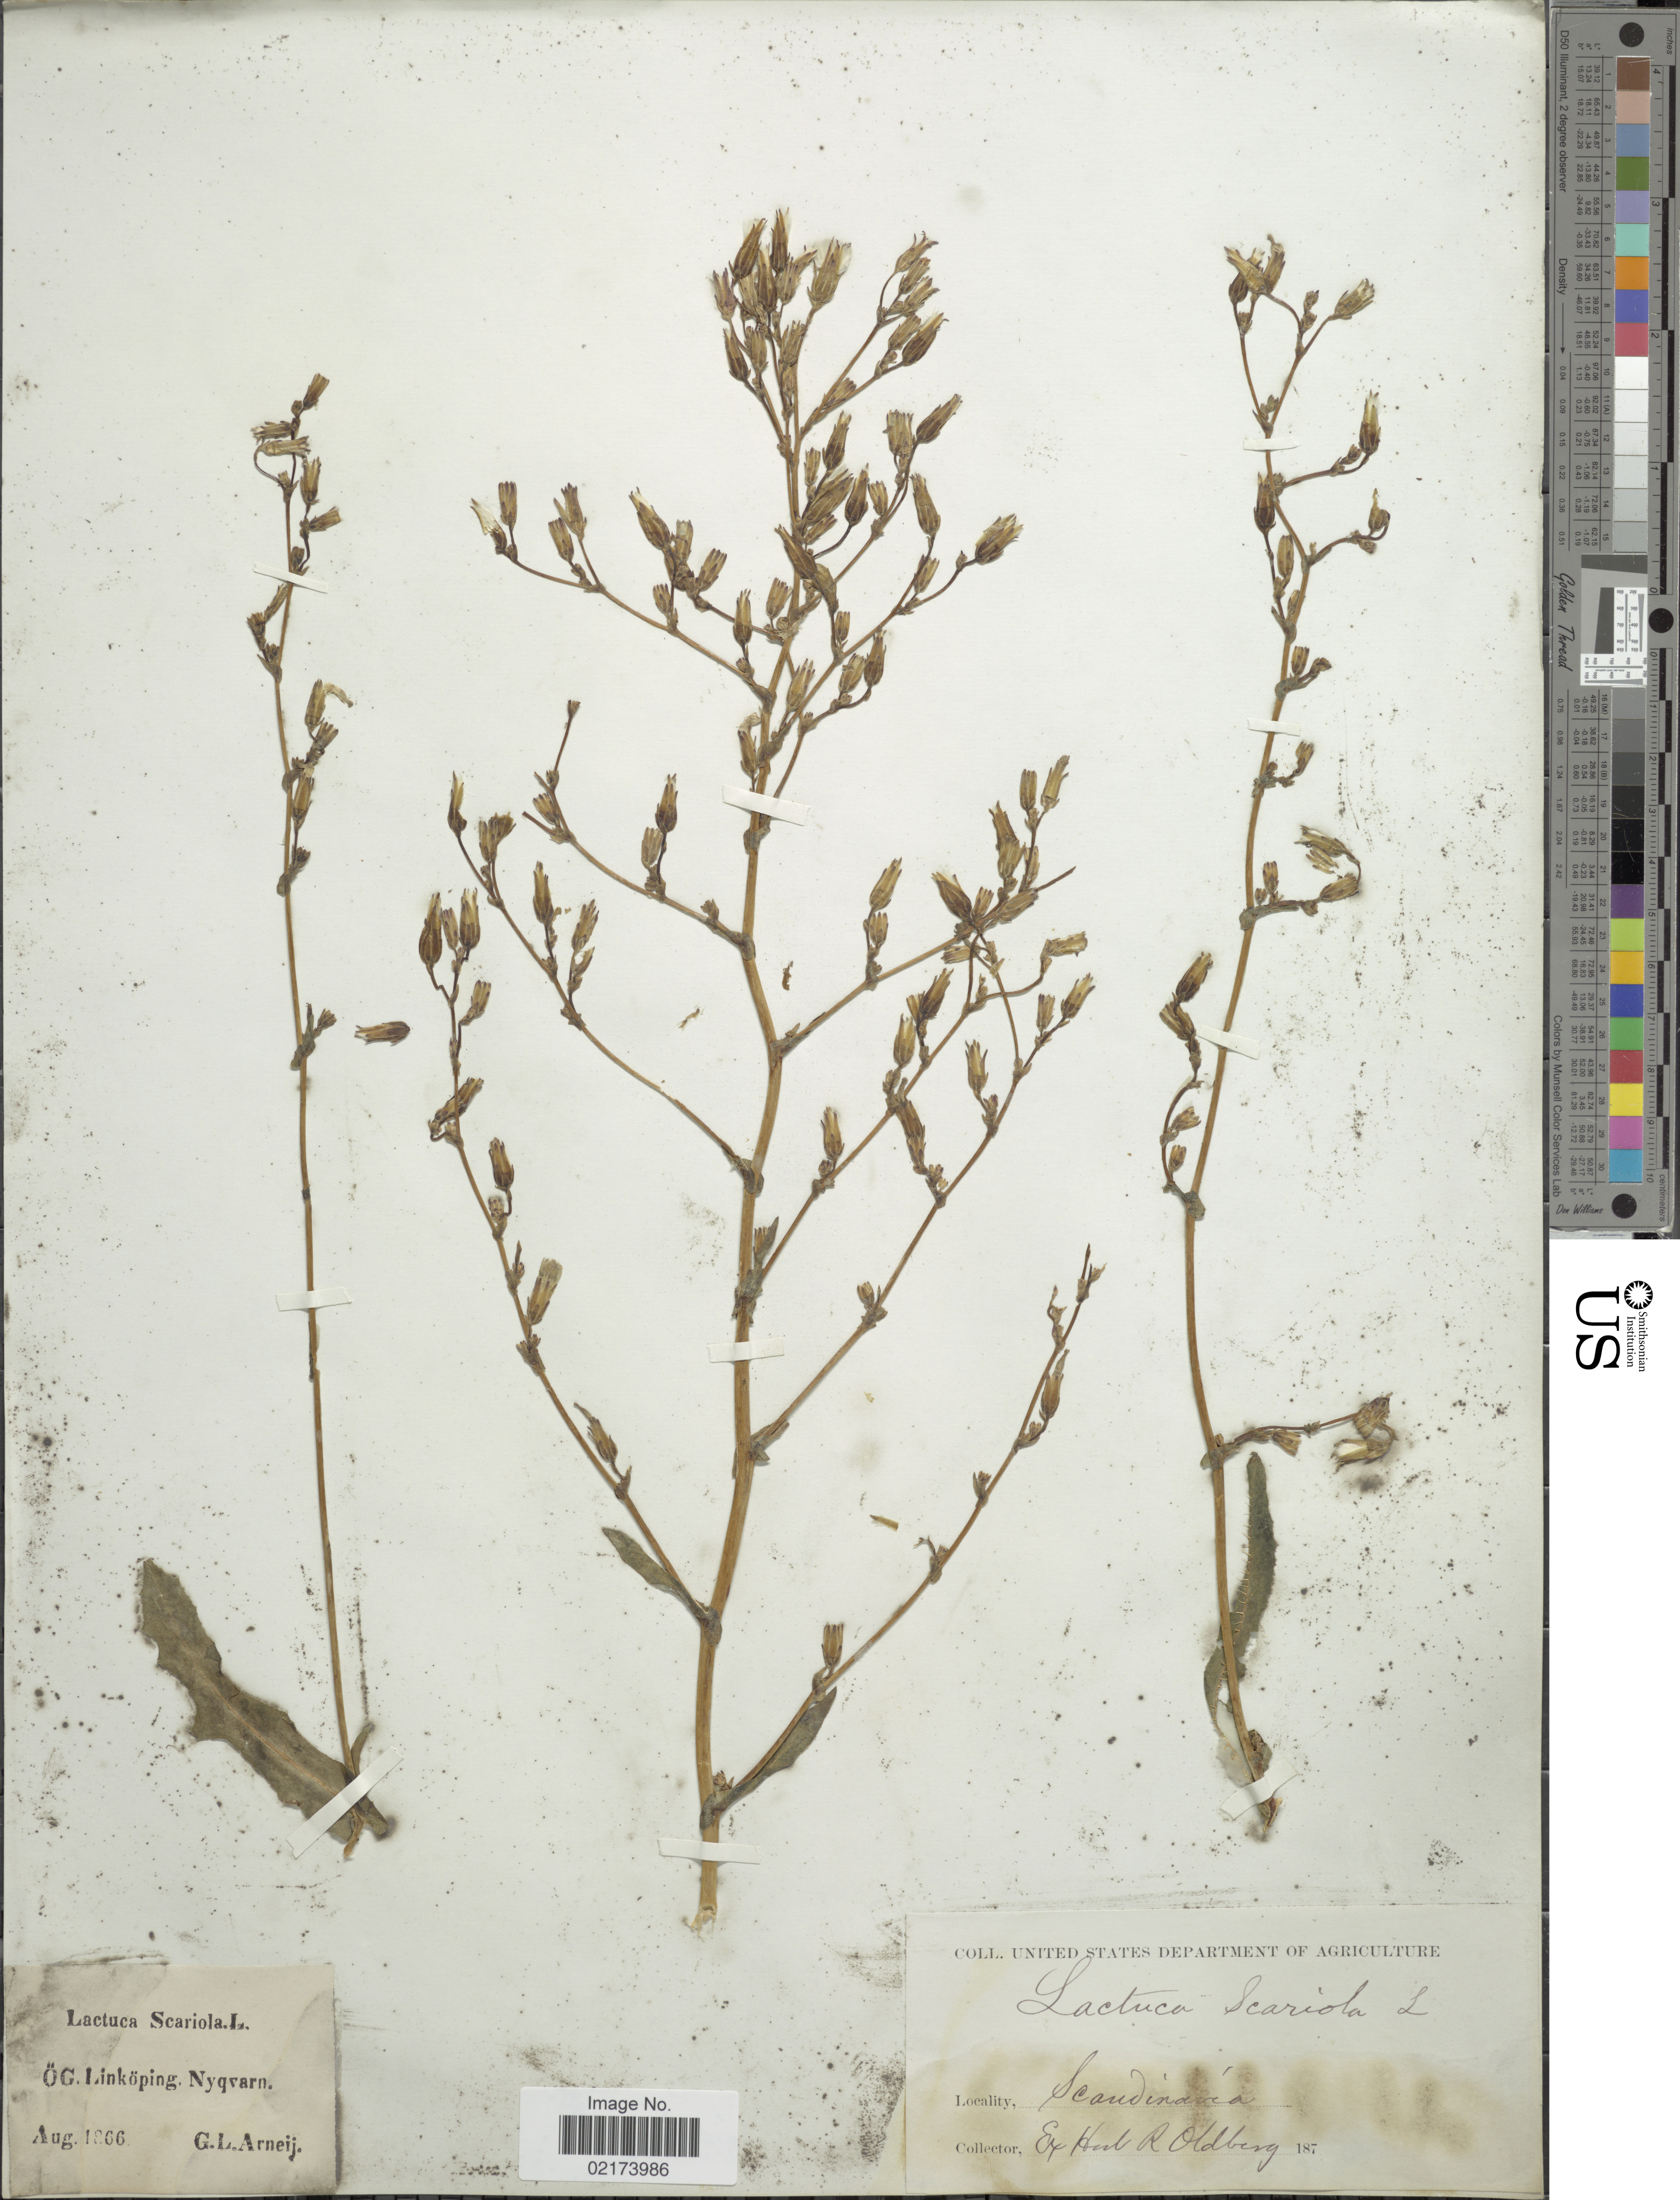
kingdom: Plantae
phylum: Tracheophyta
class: Magnoliopsida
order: Asterales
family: Asteraceae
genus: Lactuca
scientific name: Lactuca serriola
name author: L.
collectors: G. Arneij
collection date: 1866-08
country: Sweden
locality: Scandinavia, OG. Linkoping Nyqvarn